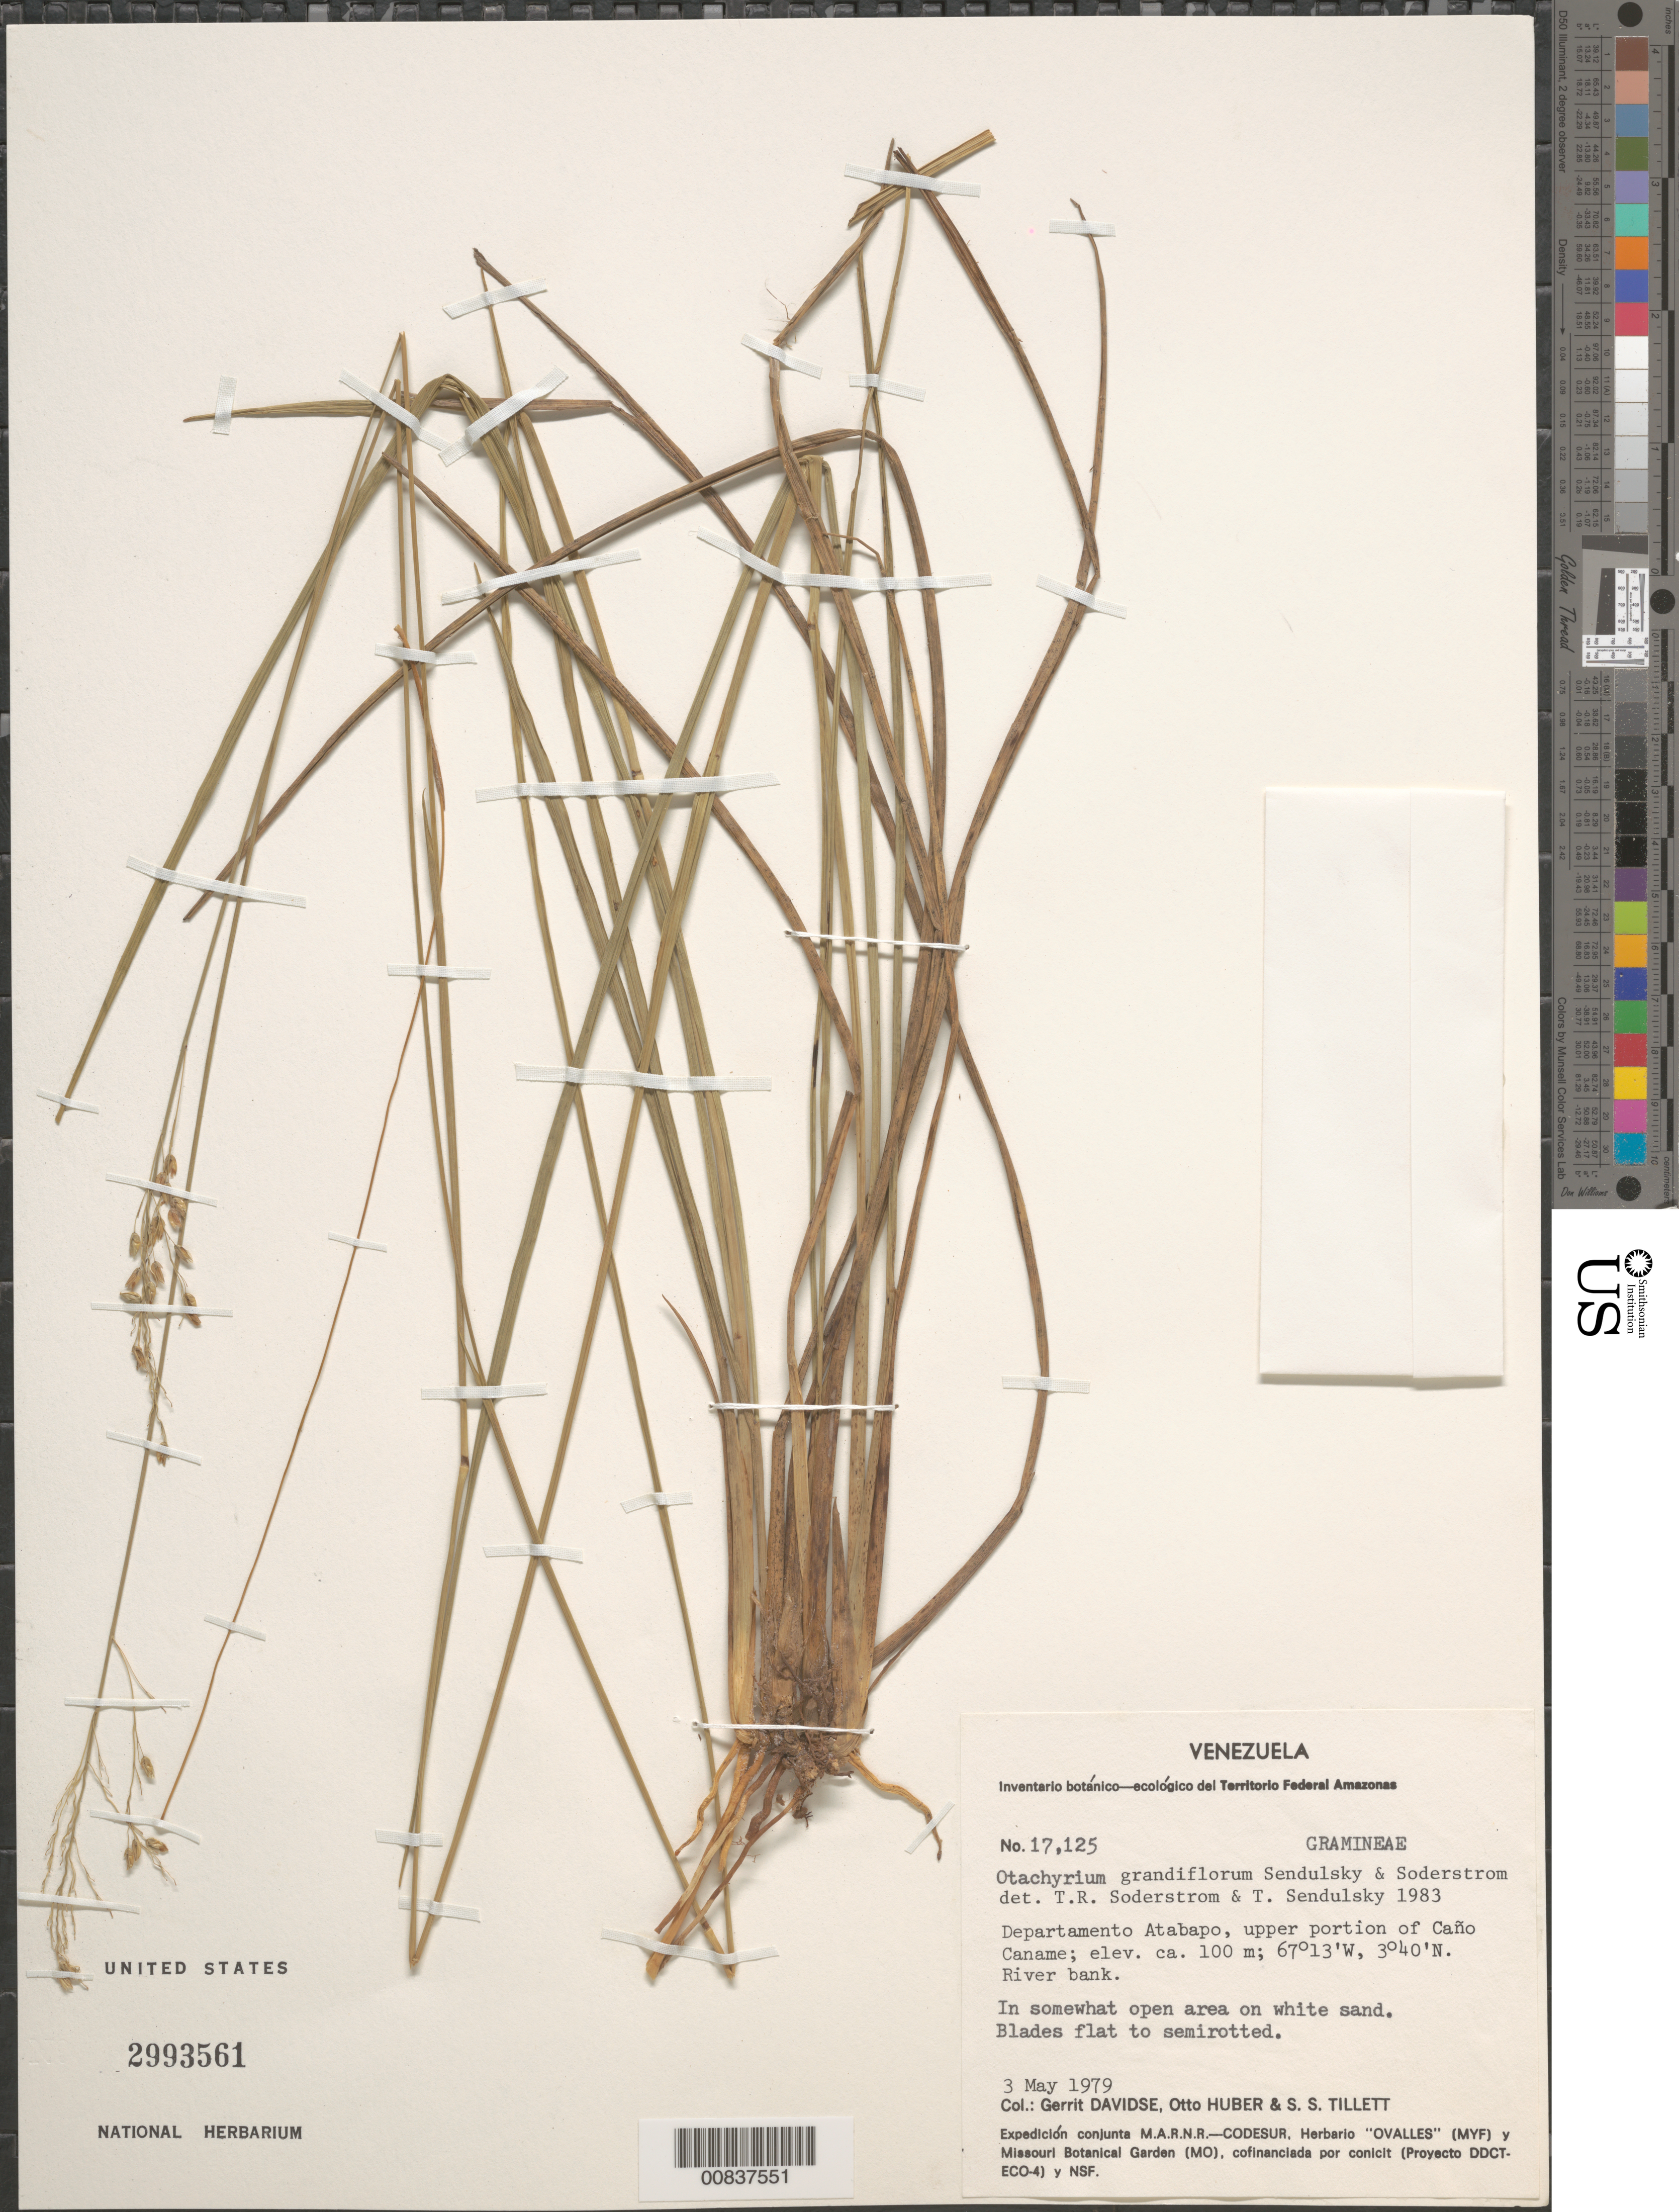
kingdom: Plantae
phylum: Tracheophyta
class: Liliopsida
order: Poales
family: Poaceae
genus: Otachyrium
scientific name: Otachyrium grandiflorum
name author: Send. & Soderstr.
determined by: Soderstrom, T. R.; Sendulsky, T.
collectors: G. Davidse, O. Huber & S. S. Tillett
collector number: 17125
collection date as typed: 3-May-79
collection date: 1979-05-03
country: Venezuela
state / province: Amazonas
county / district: Atabapo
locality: Caño Caname, upper portion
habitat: Somewhat open area on white sand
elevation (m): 100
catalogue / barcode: US 2993561